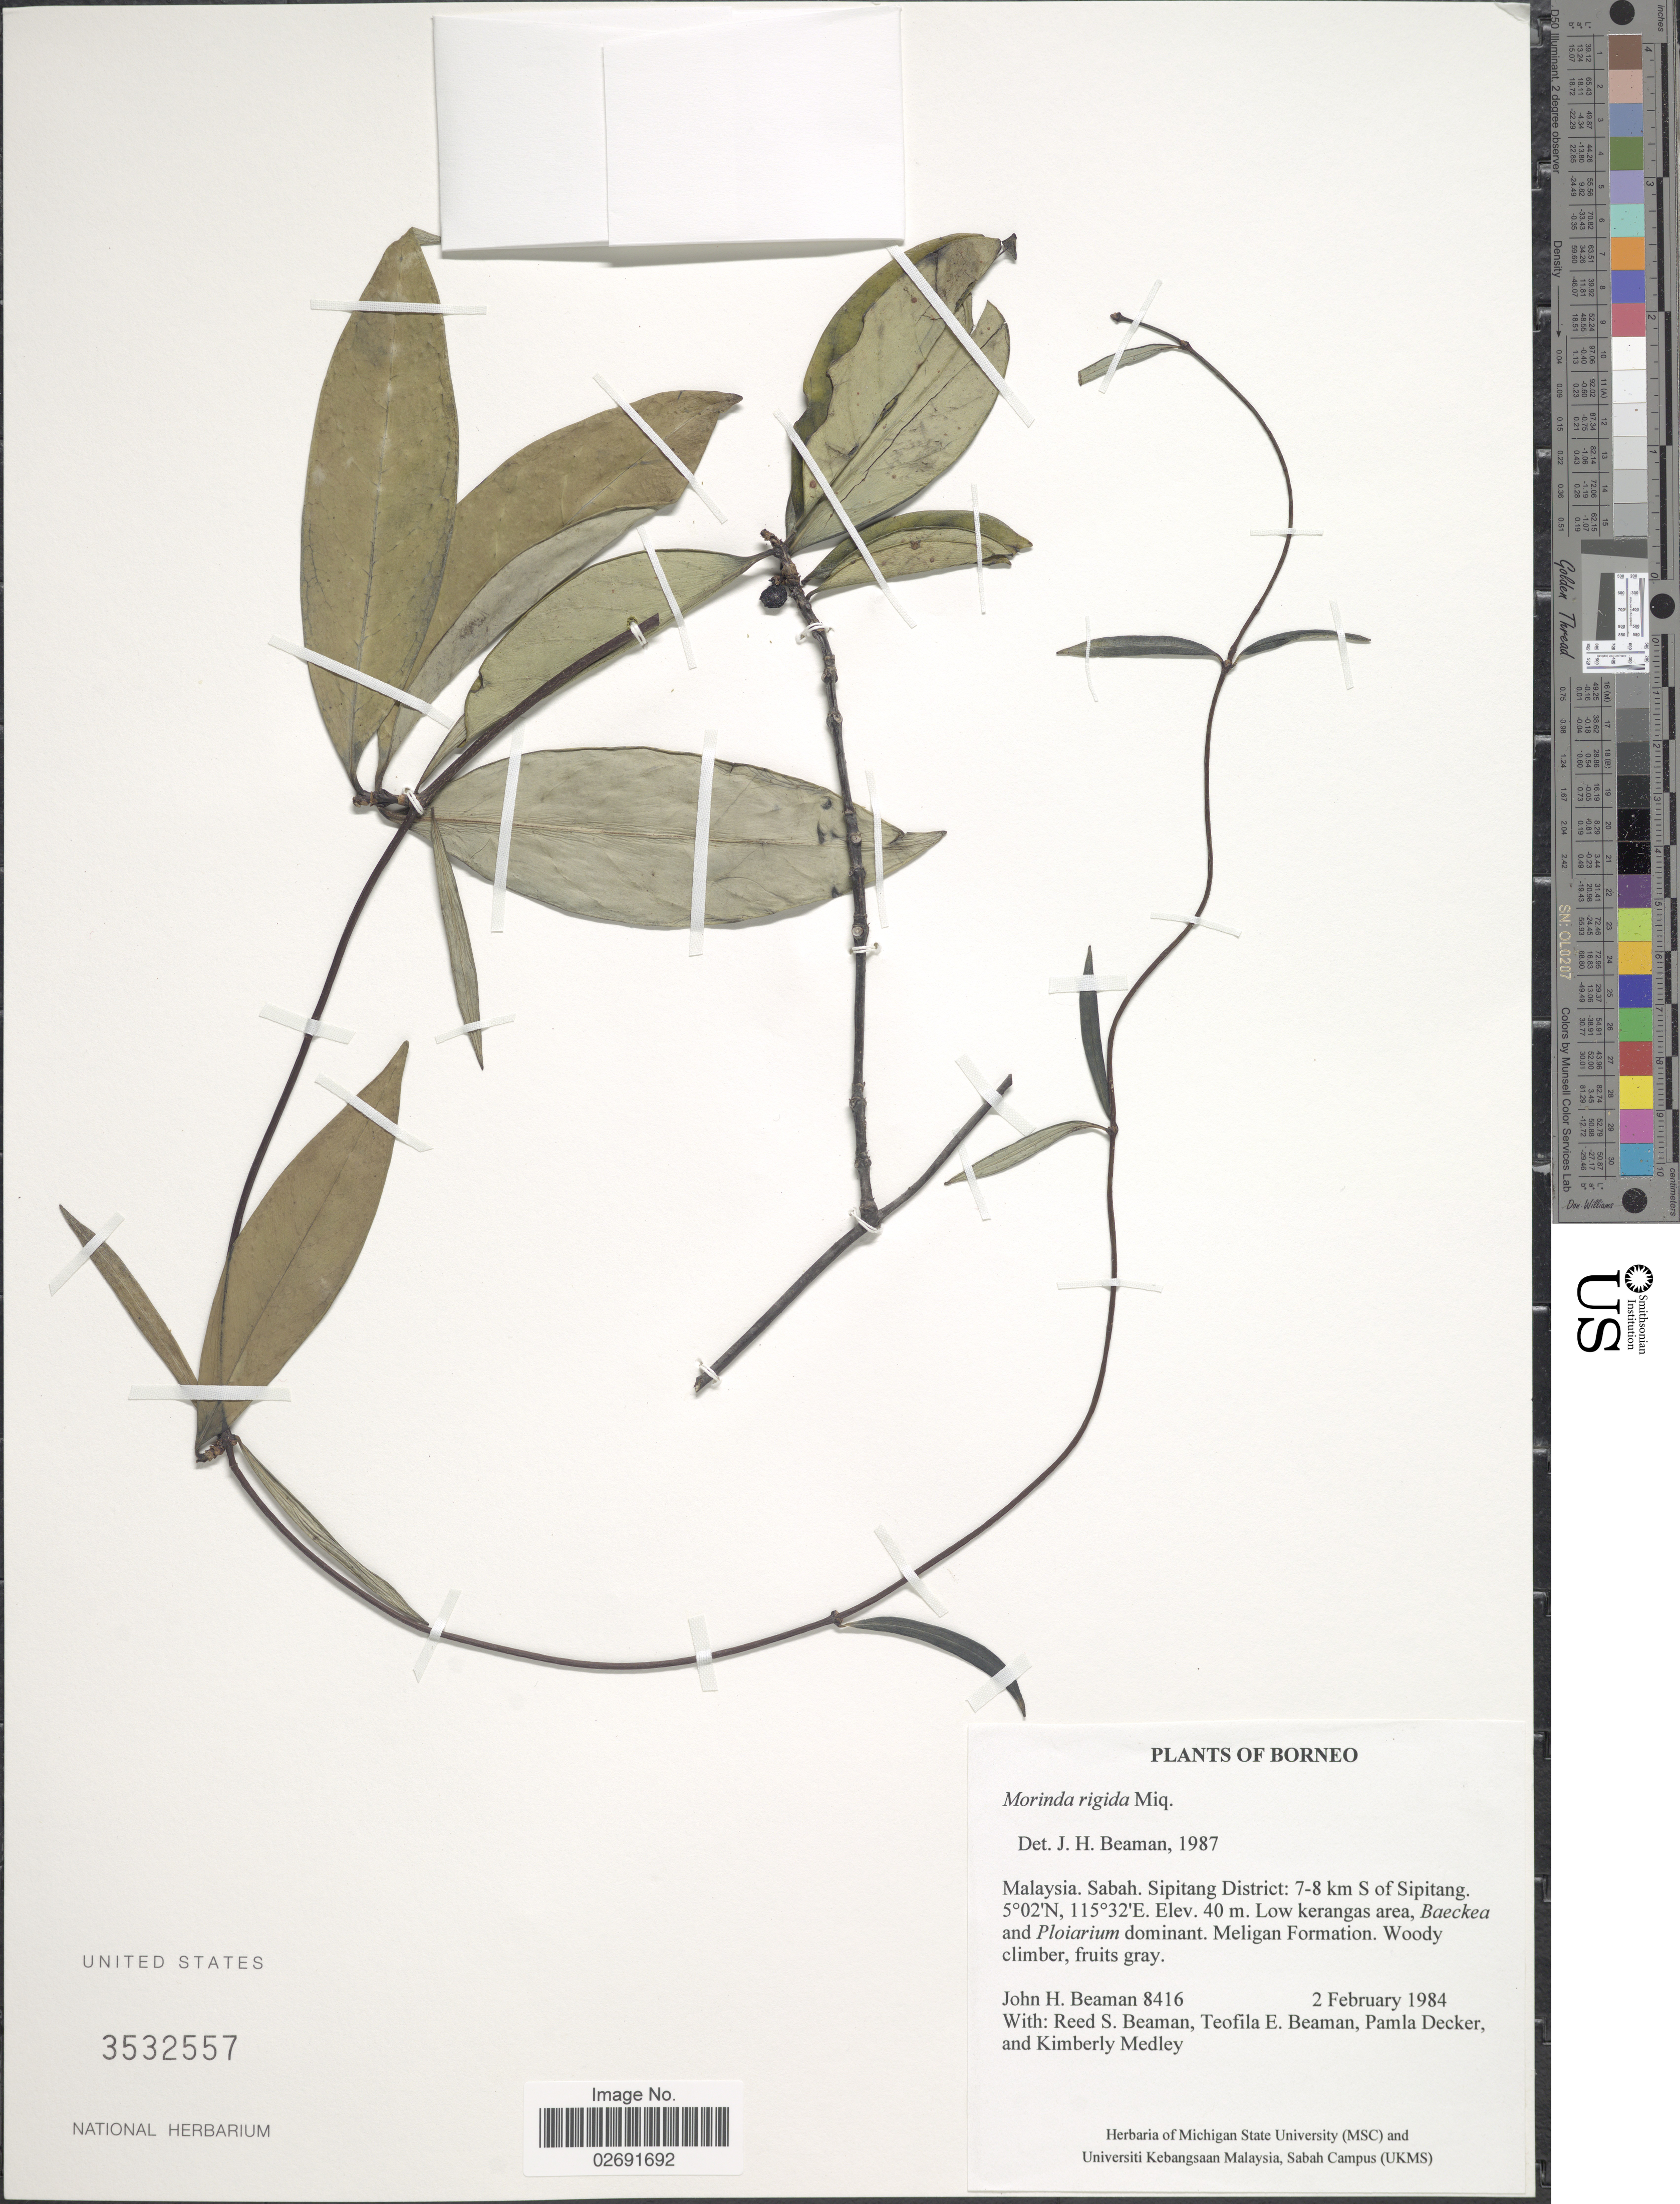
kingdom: Plantae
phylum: Tracheophyta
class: Magnoliopsida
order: Gentianales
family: Rubiaceae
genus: Gynochthodes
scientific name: Gynochthodes rigida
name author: (Miq.) Razafim. & B. Bremer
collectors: J. H. Beaman, R. S. Beaman, T. E. Beaman, P. Decker & K. Medley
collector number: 8416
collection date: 1984-02-02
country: Malaysia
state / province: Sabah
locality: Borneo. Sipitang District: 7-8 km S of Sipitang.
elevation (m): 40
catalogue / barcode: US 3532557